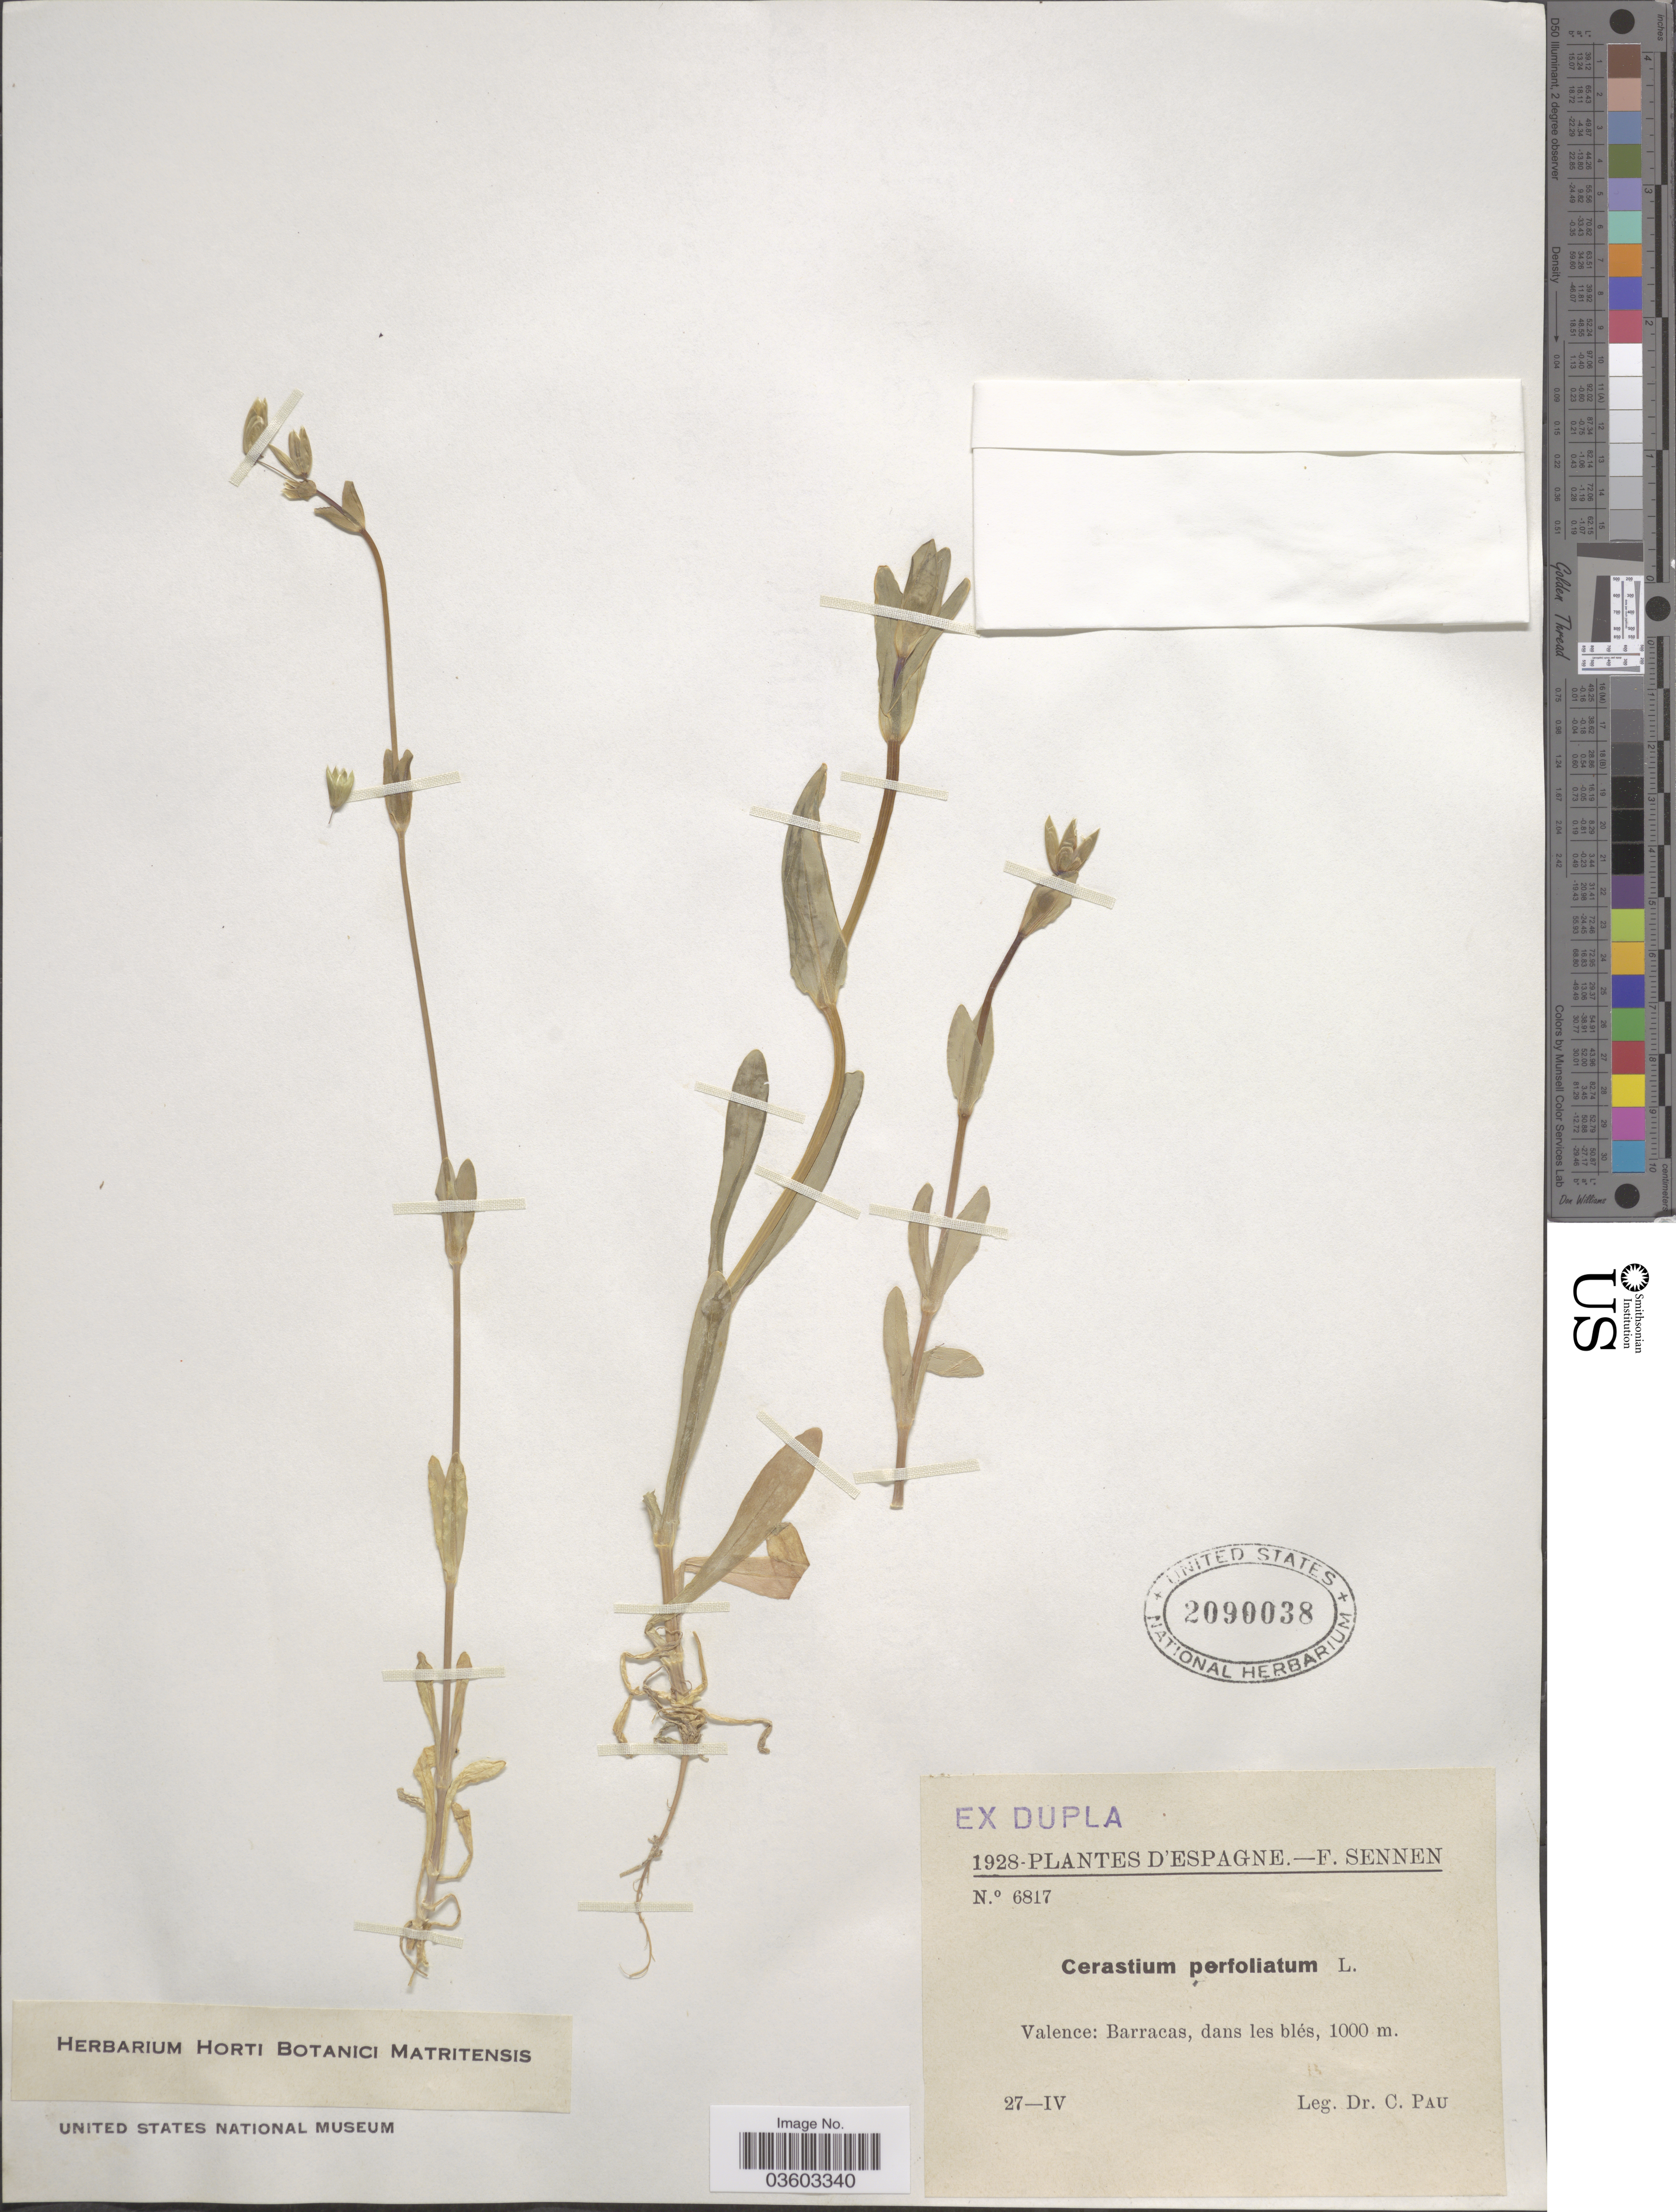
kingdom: Plantae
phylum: Tracheophyta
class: Magnoliopsida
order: Caryophyllales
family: Caryophyllaceae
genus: Cerastium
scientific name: Cerastium perfoliatum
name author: L.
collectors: C. Pau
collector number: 6817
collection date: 1928-04-27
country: Spain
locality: Espagne. Valence: Barracas, dans les blés.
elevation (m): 1000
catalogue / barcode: US 2090038